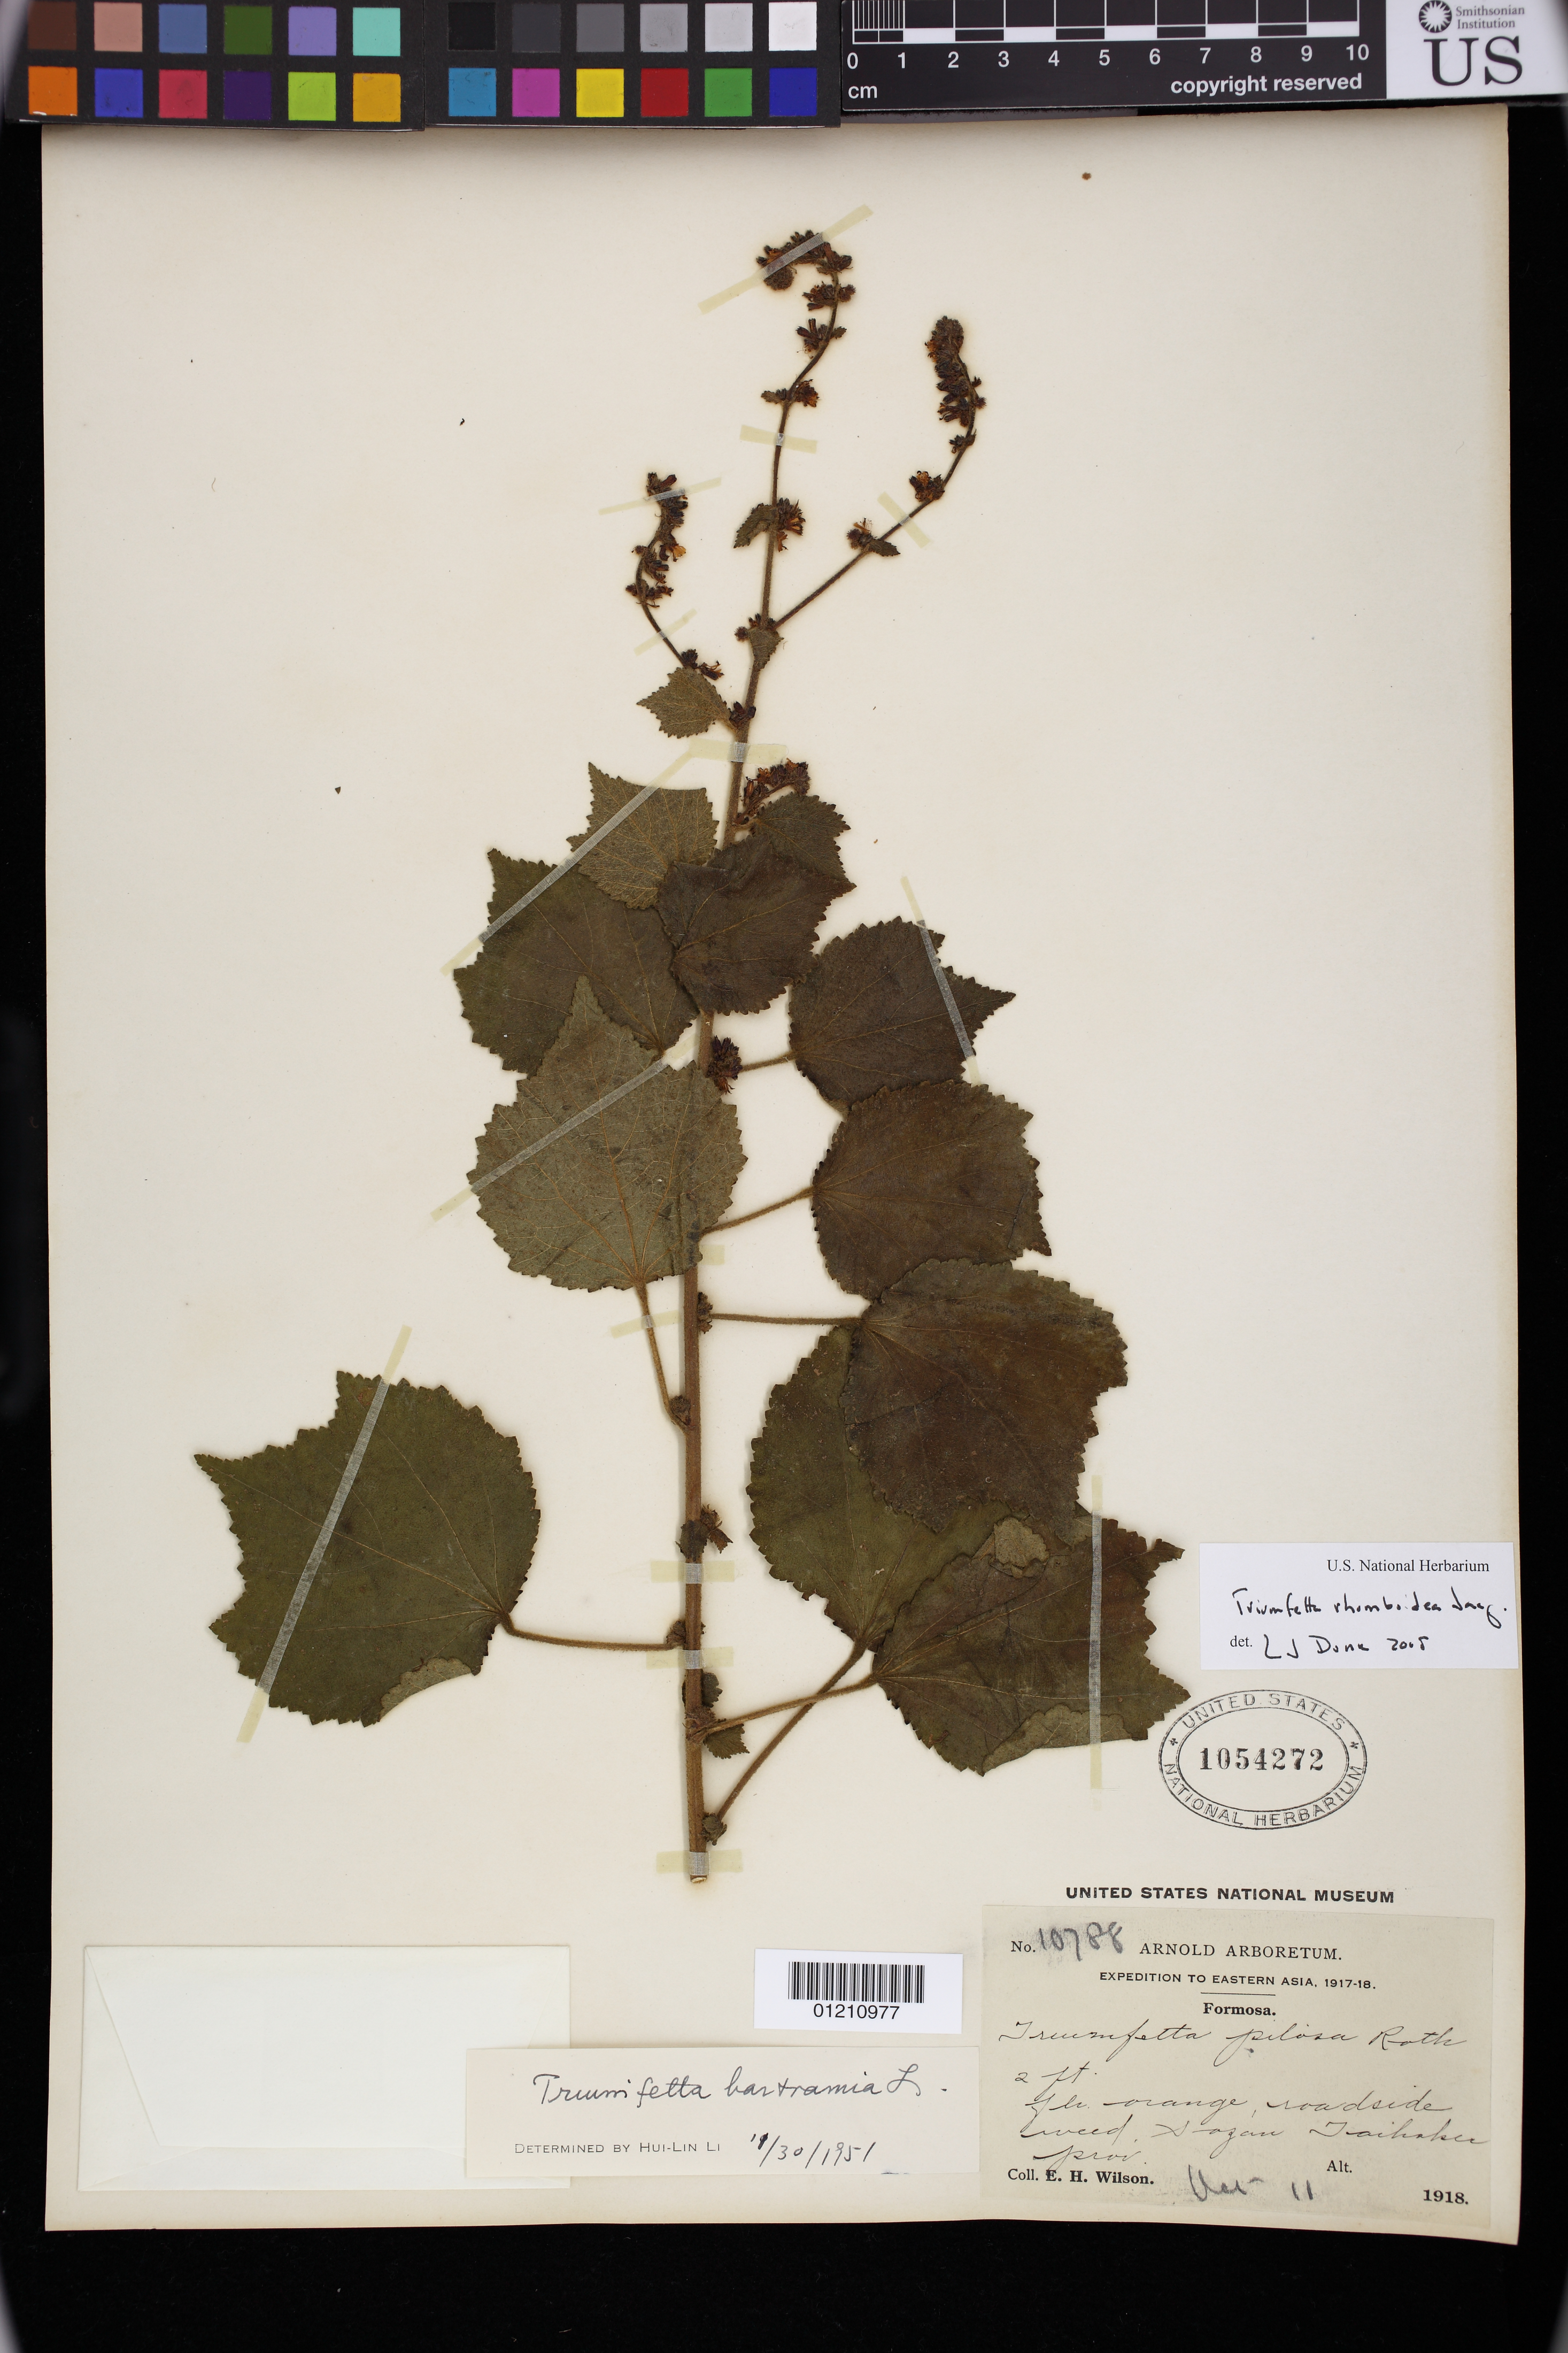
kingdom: Plantae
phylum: Tracheophyta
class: Magnoliopsida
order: Malvales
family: Malvaceae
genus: Triumfetta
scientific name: Triumfetta rhomboidea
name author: Jacq.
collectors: E. H. Wilson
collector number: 10788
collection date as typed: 10 Nov 1918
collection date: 1918-11-10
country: Taiwan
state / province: Taihoku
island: Taiwan [Formosa]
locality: Formosa: Sozan, Taihoku Prov (modern-day Keelung, New Taipei City, Taipei and Yilan County)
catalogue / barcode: US 1054272